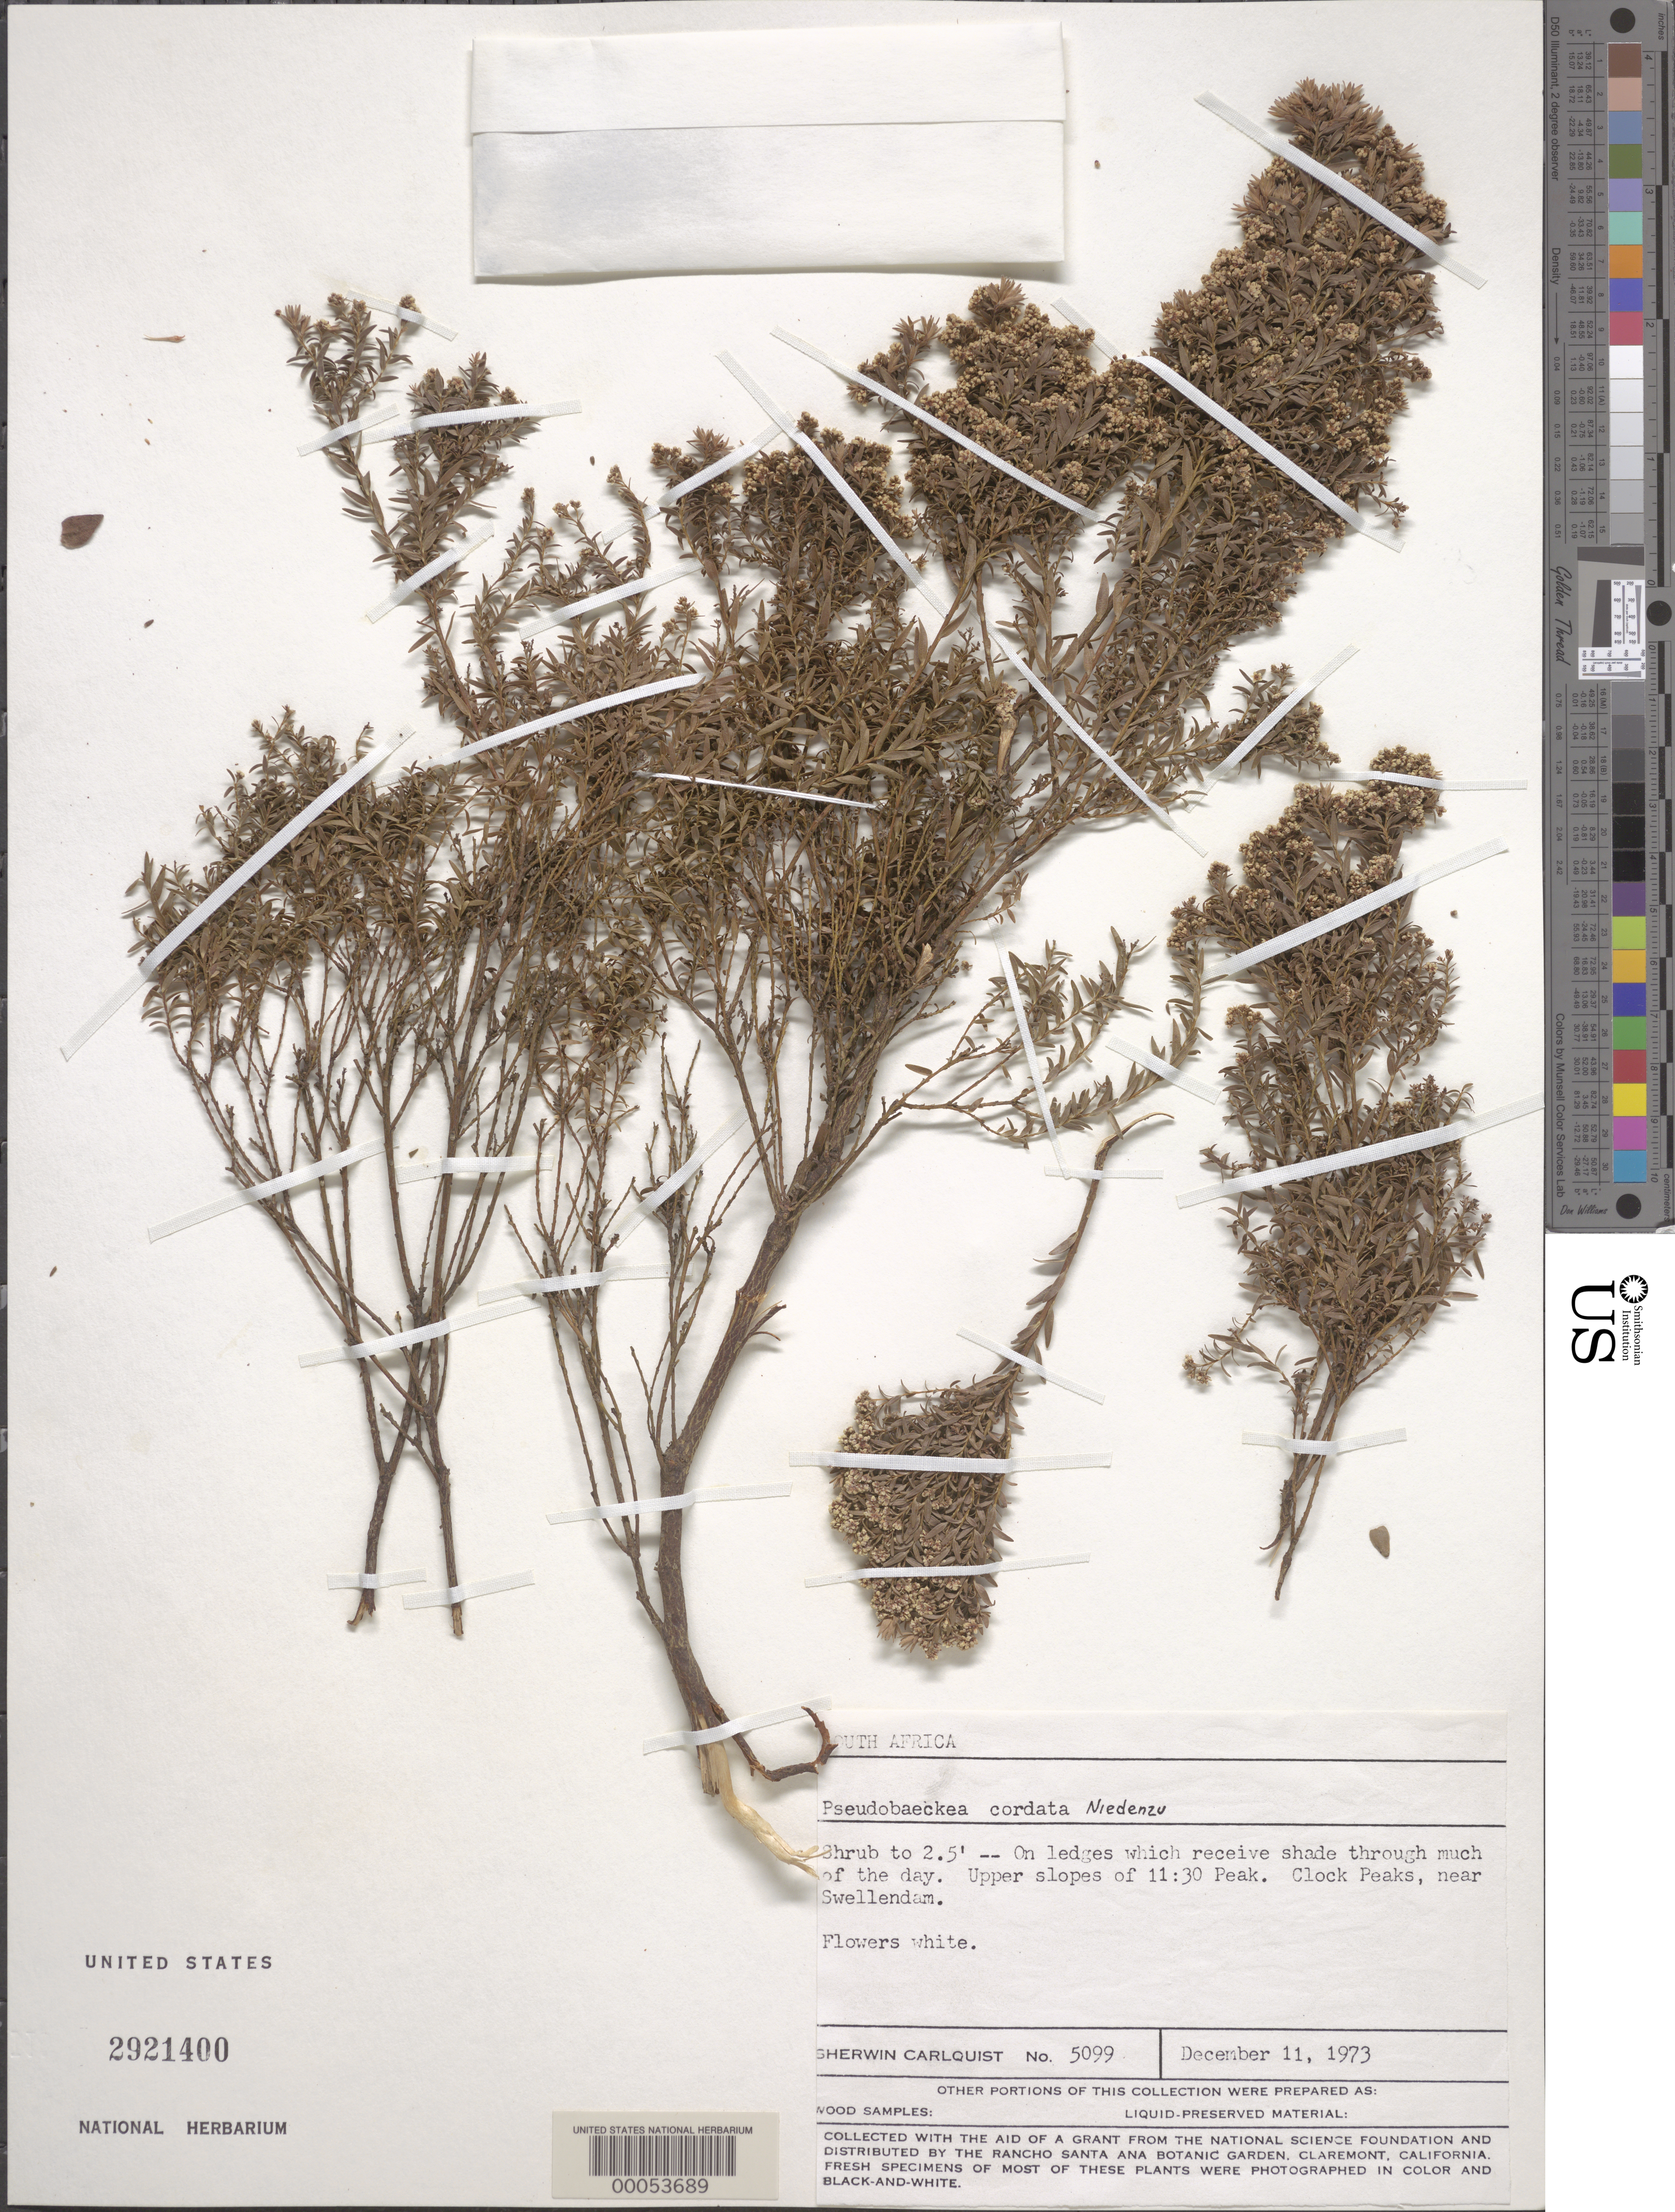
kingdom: Plantae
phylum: Tracheophyta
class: Magnoliopsida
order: Bruniales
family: Bruniaceae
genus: Brunia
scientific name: Brunia cordata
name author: (Burm. f.) Walp.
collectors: S. Carlquist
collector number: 5099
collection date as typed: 11 Dec 1973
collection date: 1973-12-11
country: South Africa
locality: Swellendam, clock peaks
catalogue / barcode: US 2921400